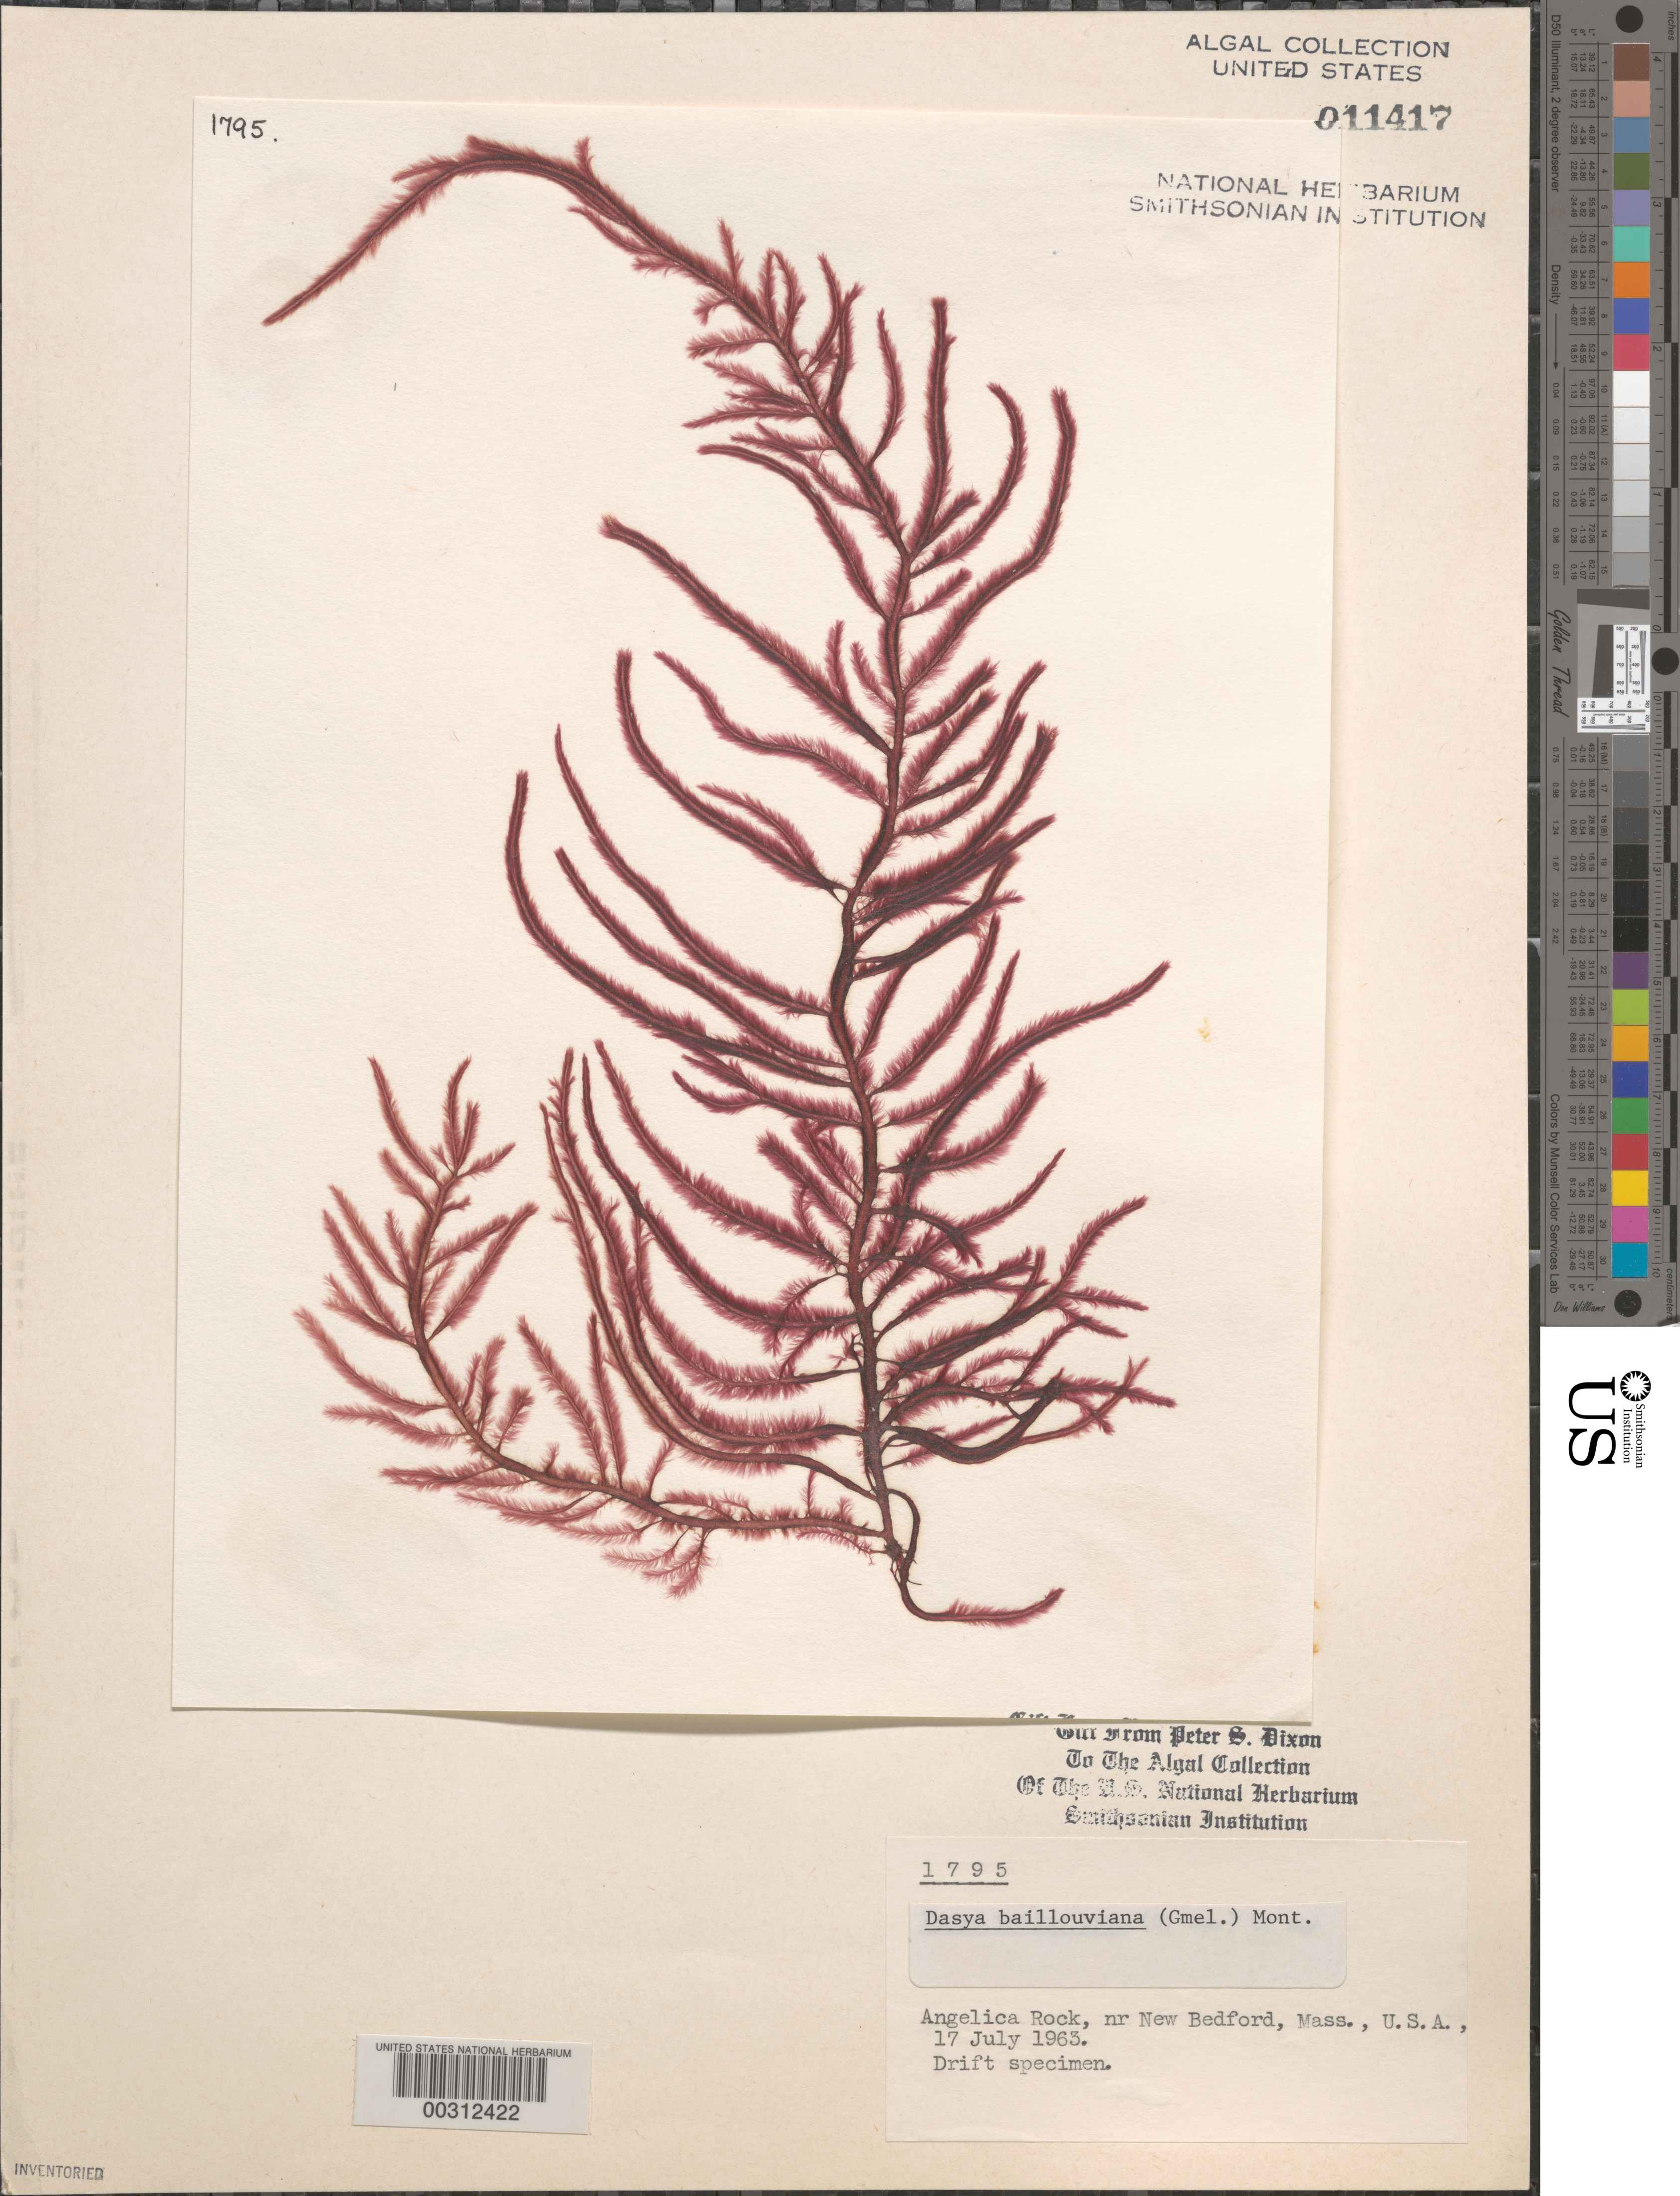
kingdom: Plantae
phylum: Rhodophyta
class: Florideophyceae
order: Ceramiales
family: Dasyaceae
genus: Dasya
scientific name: Dasya pedicellata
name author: (C. Agardh) C. Agardh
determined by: Algae name updating Project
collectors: P. S. Dixon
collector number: PSD 1795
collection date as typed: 17 Jul 1963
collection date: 1963-07-17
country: United States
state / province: Massachusetts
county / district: Bristol County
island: Angelica Rock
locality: Near New Bedford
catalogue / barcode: US 11417